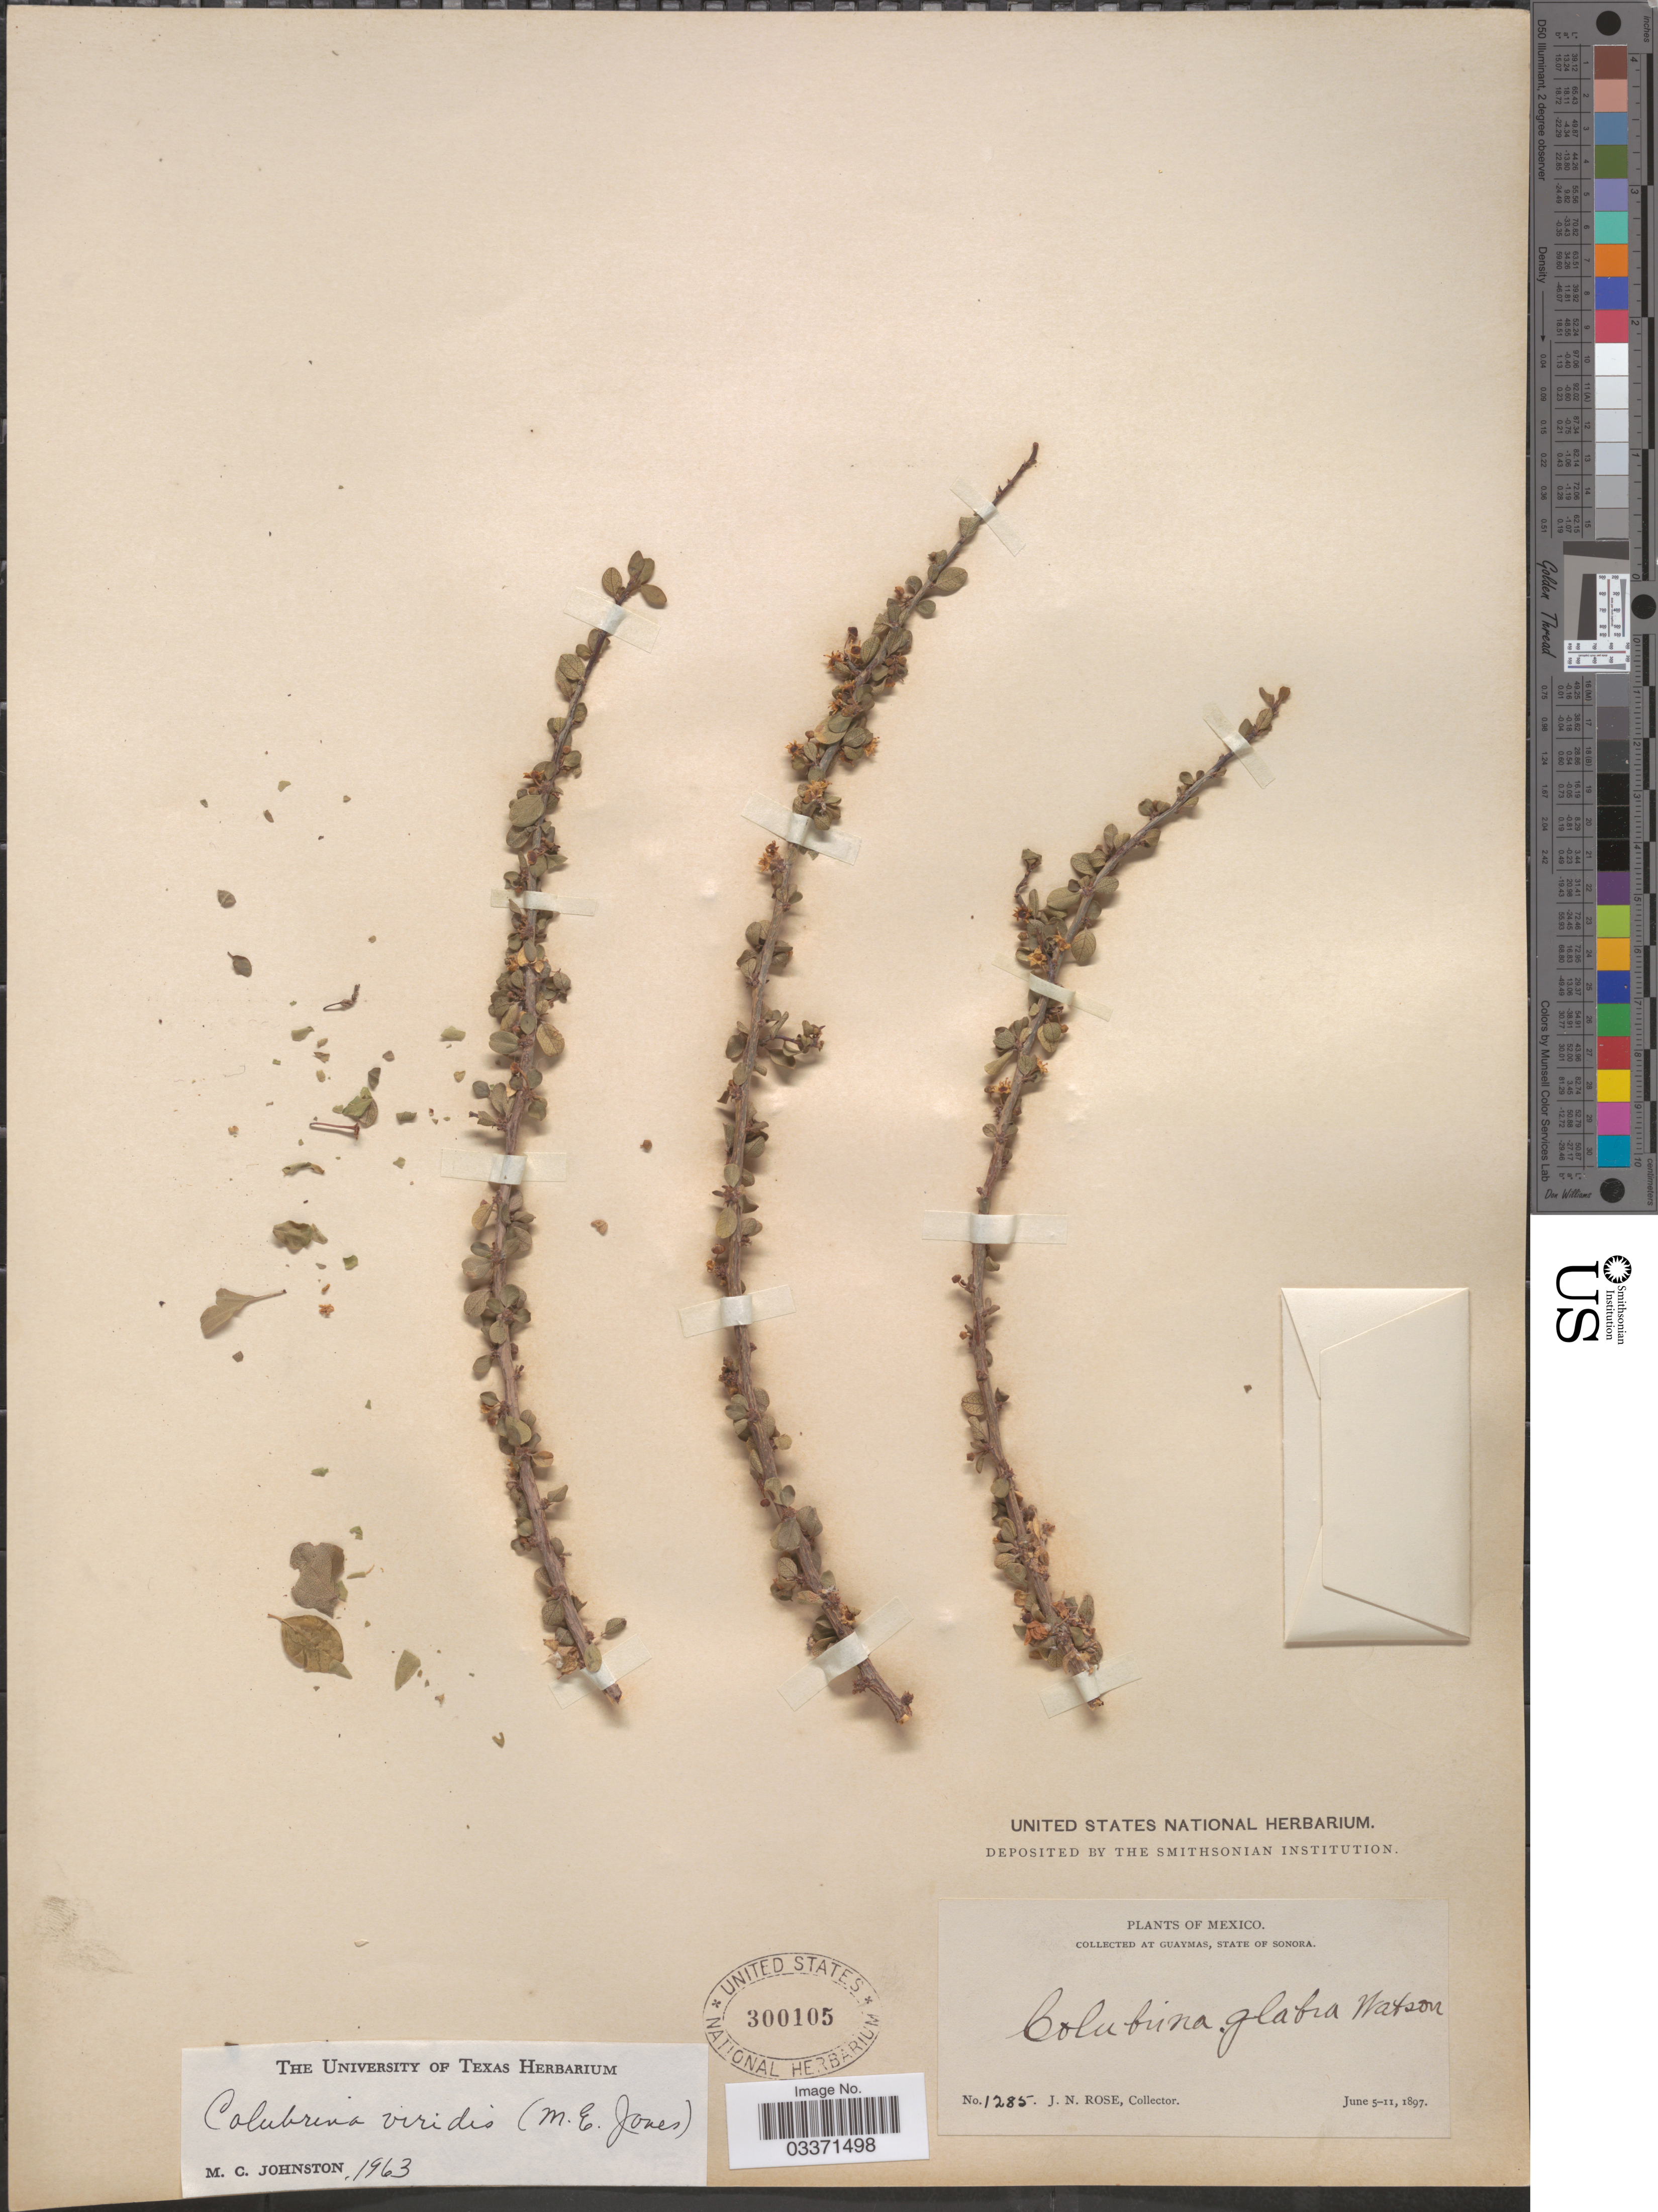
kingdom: Plantae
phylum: Tracheophyta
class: Magnoliopsida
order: Rosales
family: Rhamnaceae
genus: Colubrina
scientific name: Colubrina viridis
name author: (M.E. Jones) M.C. Johnst.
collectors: J. N. Rose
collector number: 1285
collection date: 1897-06-05/1897-06-11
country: Mexico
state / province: Sonora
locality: At Guaymas.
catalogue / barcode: US 300105